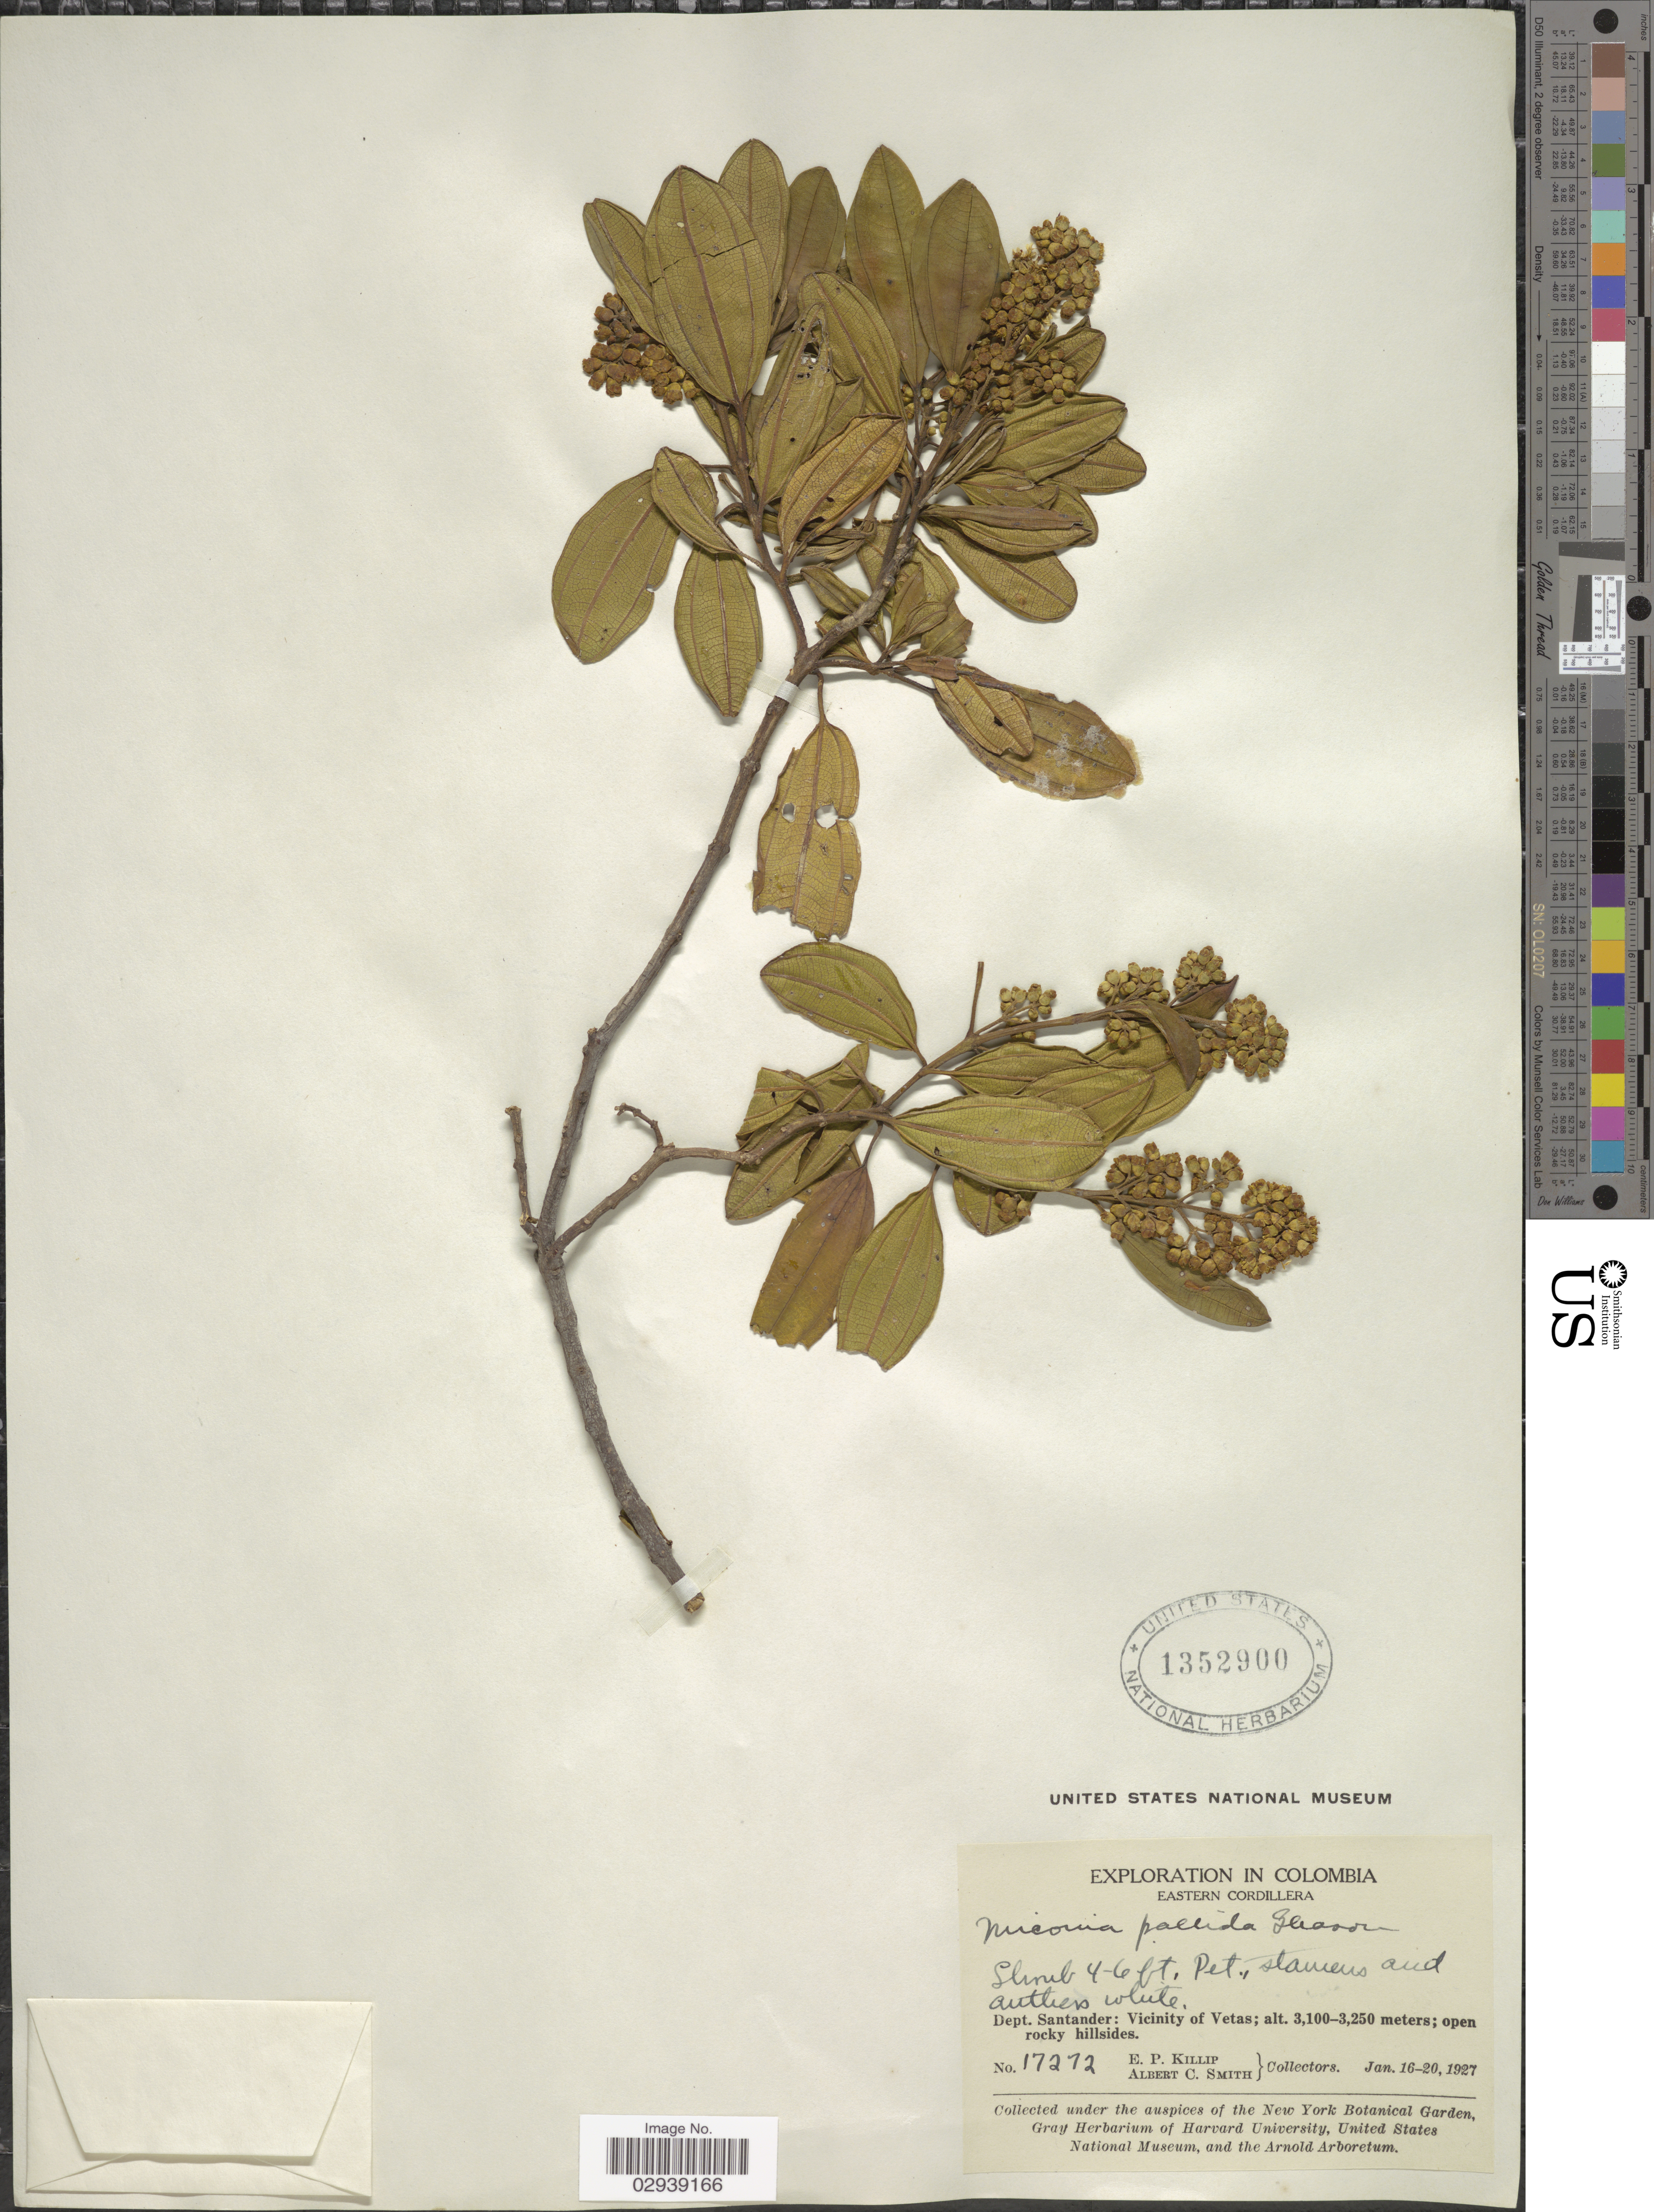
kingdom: Plantae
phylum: Tracheophyta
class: Magnoliopsida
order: Myrtales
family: Melastomataceae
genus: Miconia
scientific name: Miconia elaeoides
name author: Naudin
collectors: E. P. Killip & A. C. Smith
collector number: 17272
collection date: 1927-01-16/1927-01-20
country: Colombia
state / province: Santander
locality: Eastern Cordillera. Dept. Santander: Vicinity of Vetas.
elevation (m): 3100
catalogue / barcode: US 1352900